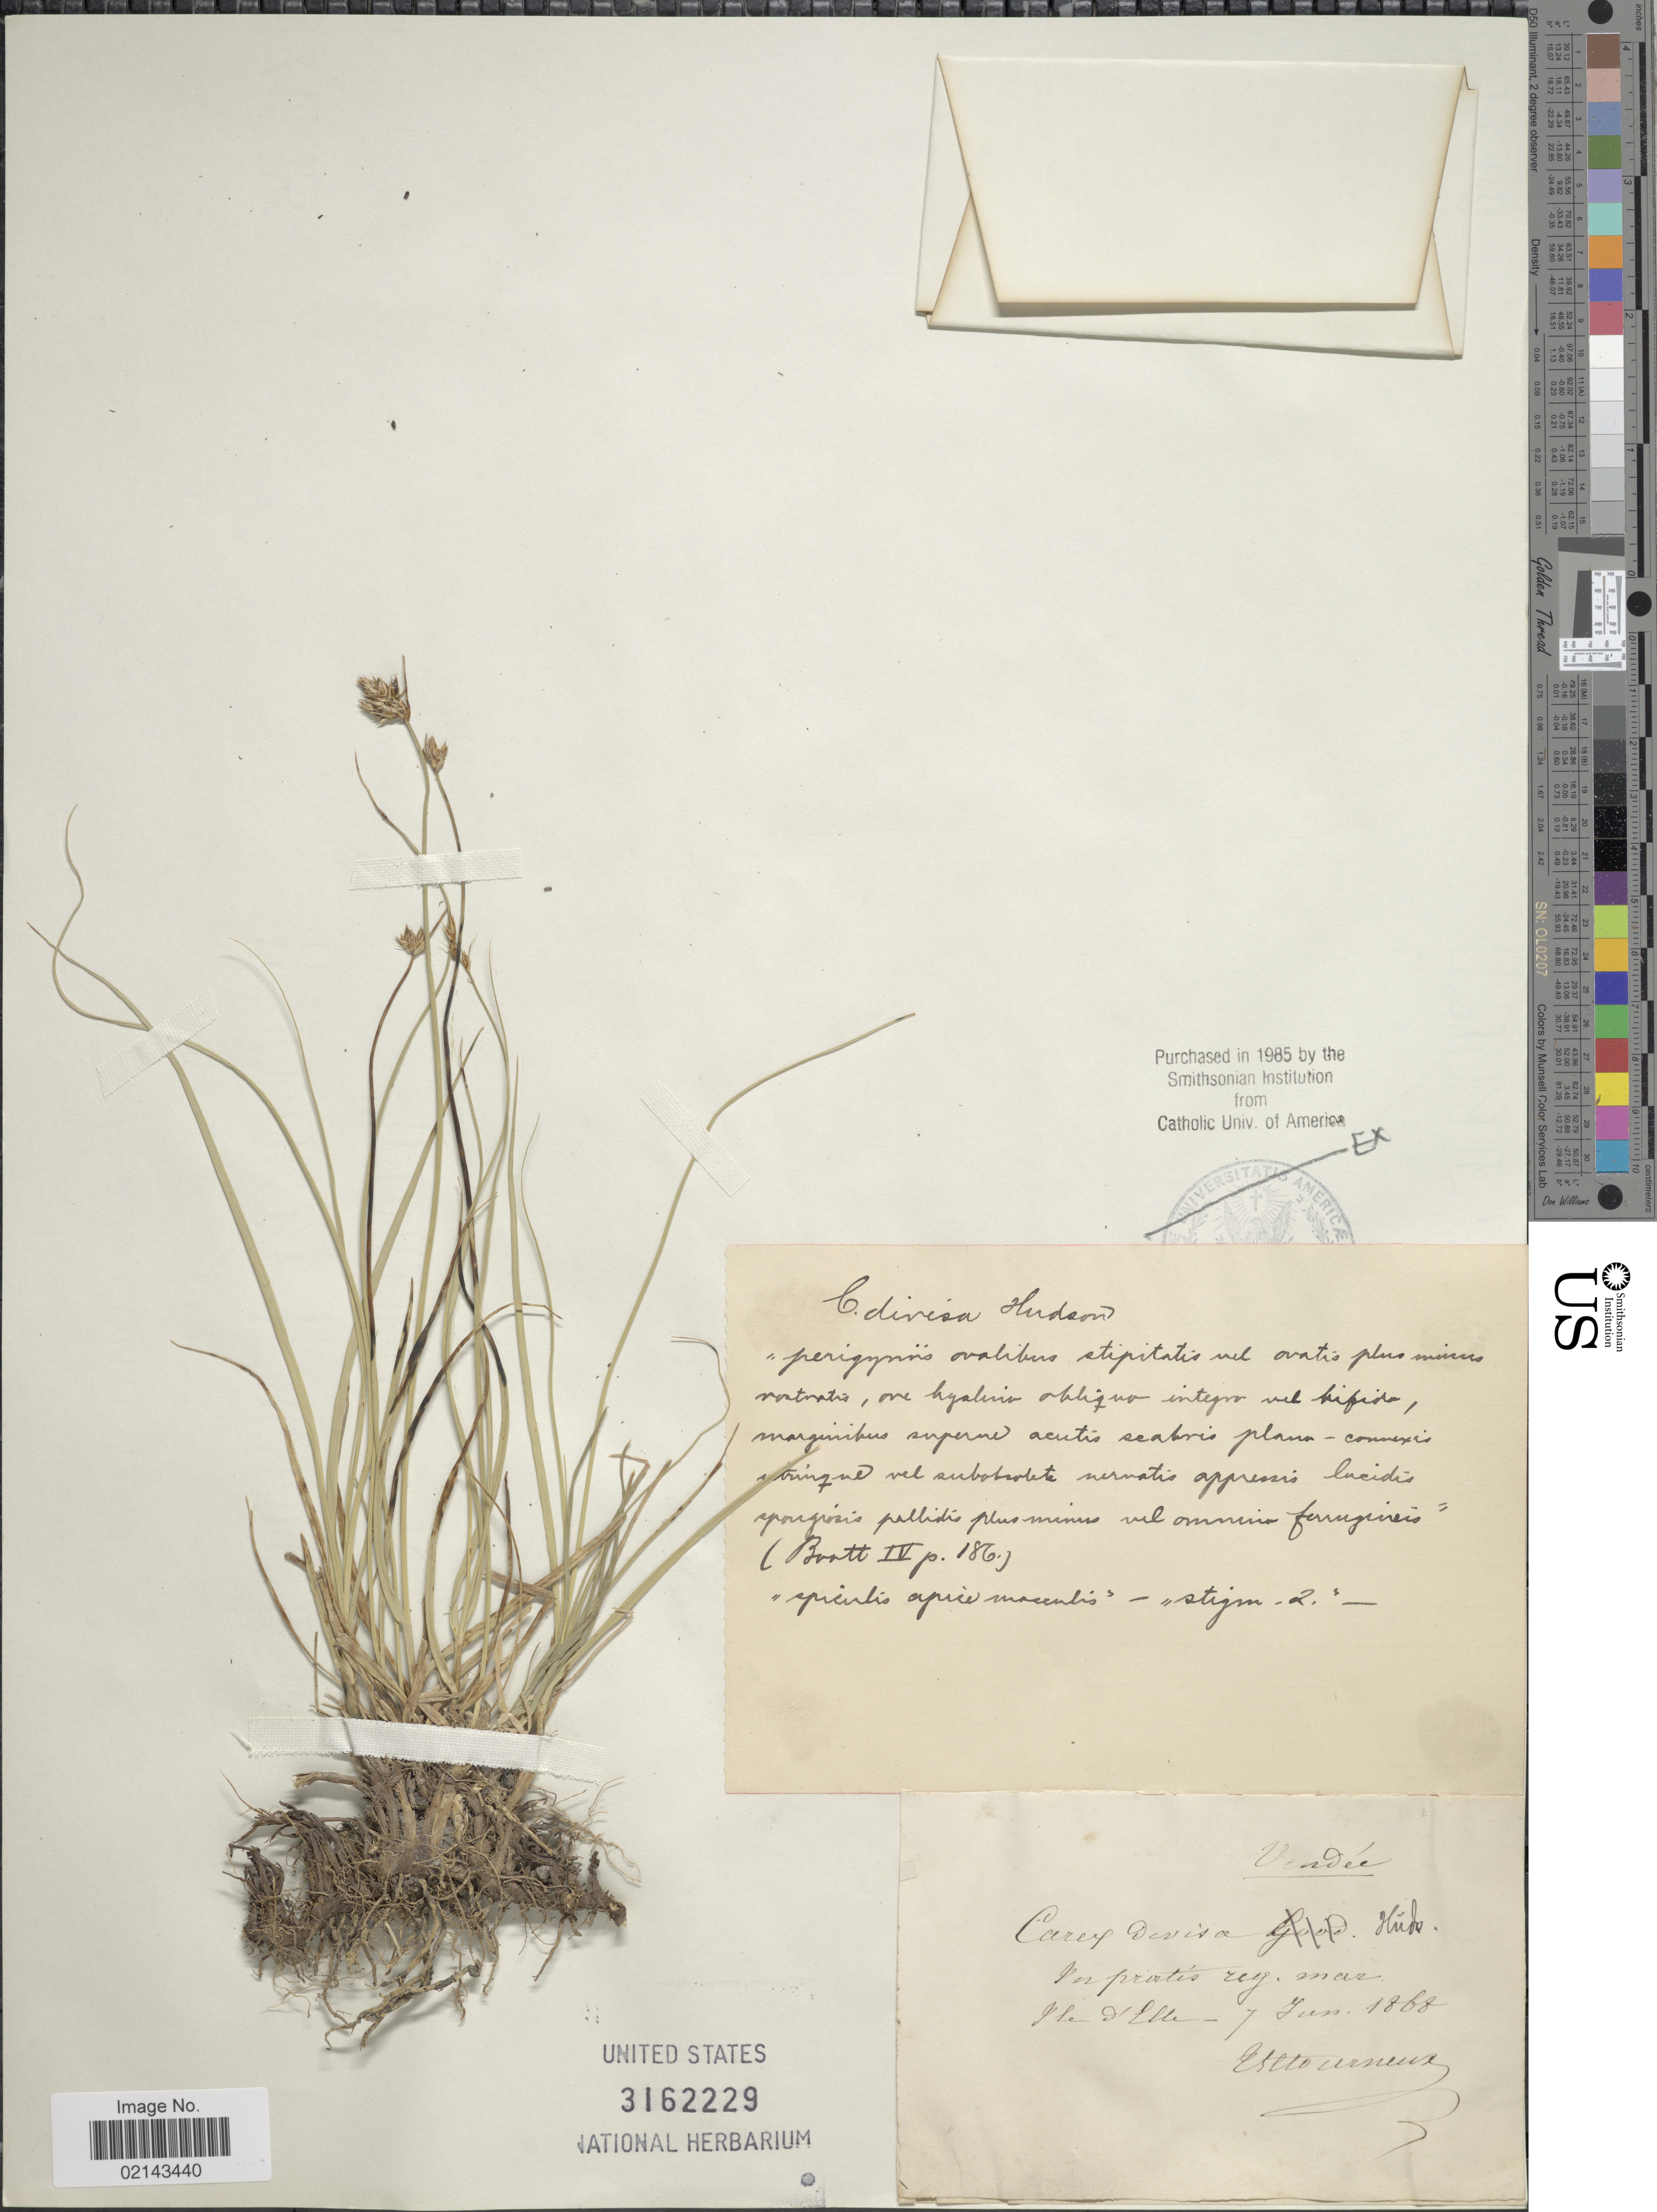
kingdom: Plantae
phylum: Tracheophyta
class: Liliopsida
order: Poales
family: Cyperaceae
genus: Carex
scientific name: Carex divisa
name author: Huds.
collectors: Letourneux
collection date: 1866-06-07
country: France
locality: Ile d'Elle, Vendee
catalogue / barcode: US 3162229